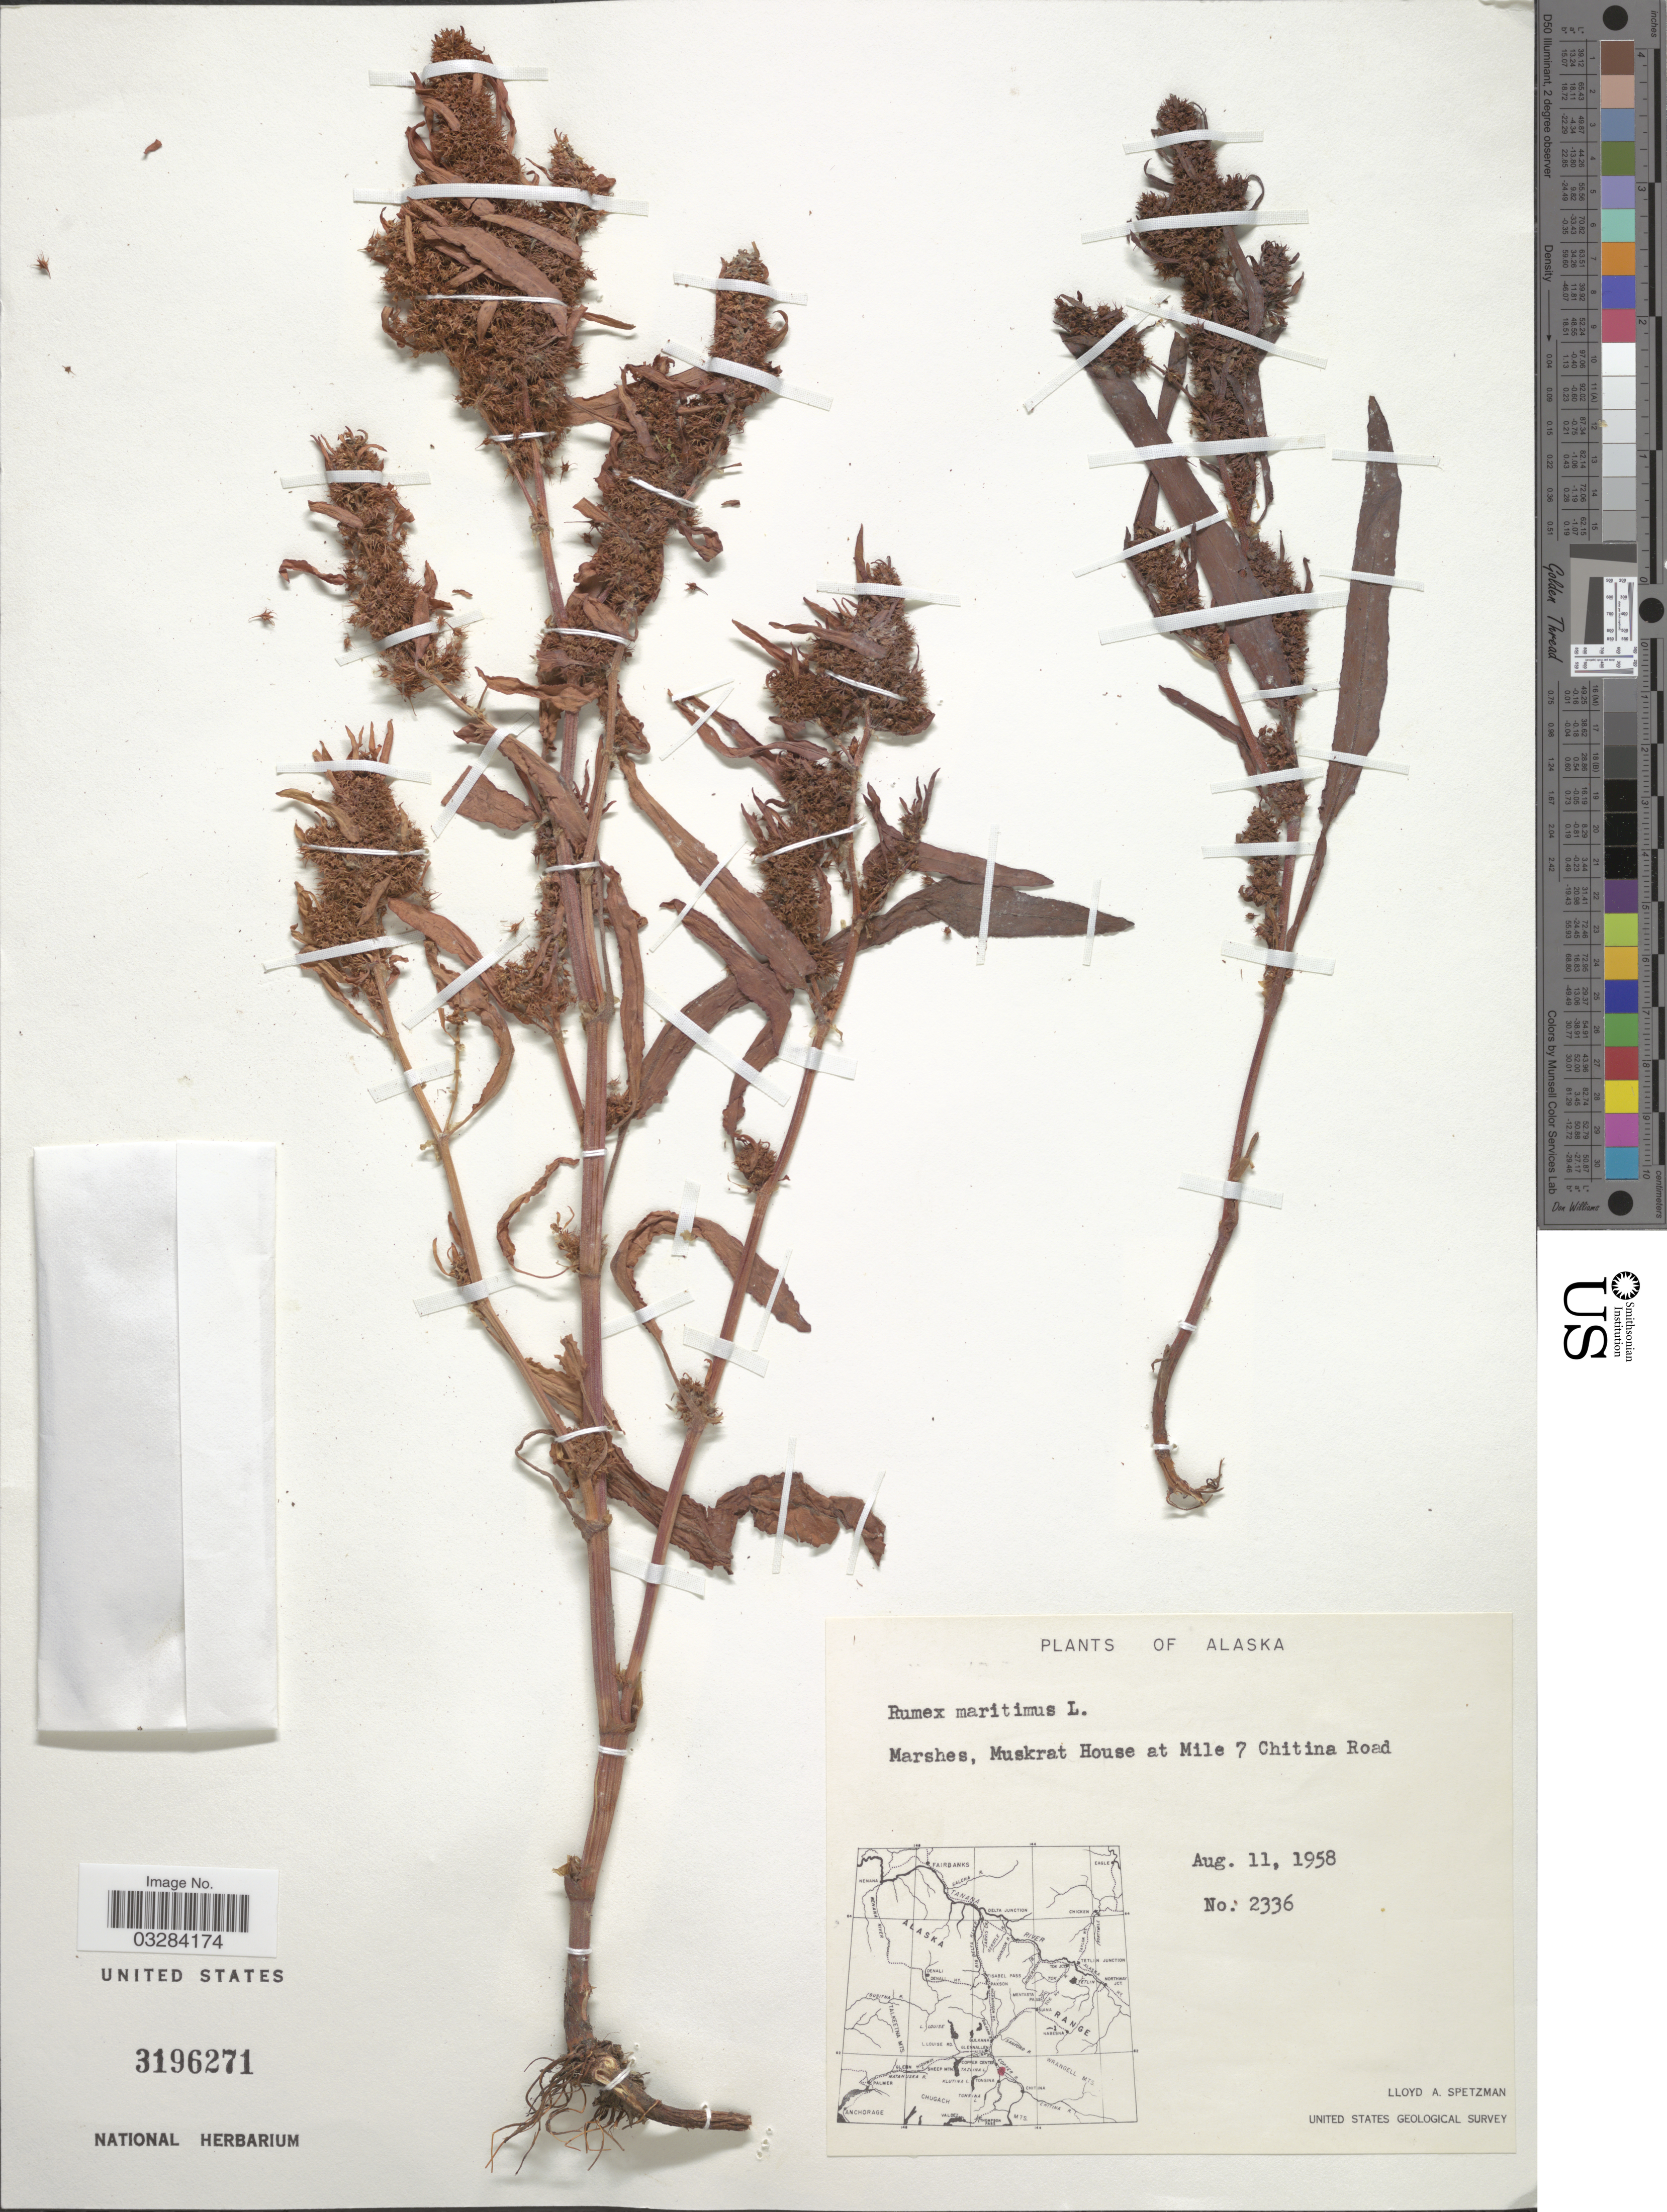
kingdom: Plantae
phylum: Tracheophyta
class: Magnoliopsida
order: Caryophyllales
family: Polygonaceae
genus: Rumex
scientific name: Rumex maritimus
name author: L.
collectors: L. Spetzman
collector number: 2336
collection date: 1958-08-11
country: United States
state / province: Alaska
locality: Muskrat House at Mile 7 Chitina Road.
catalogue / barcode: US 3196271